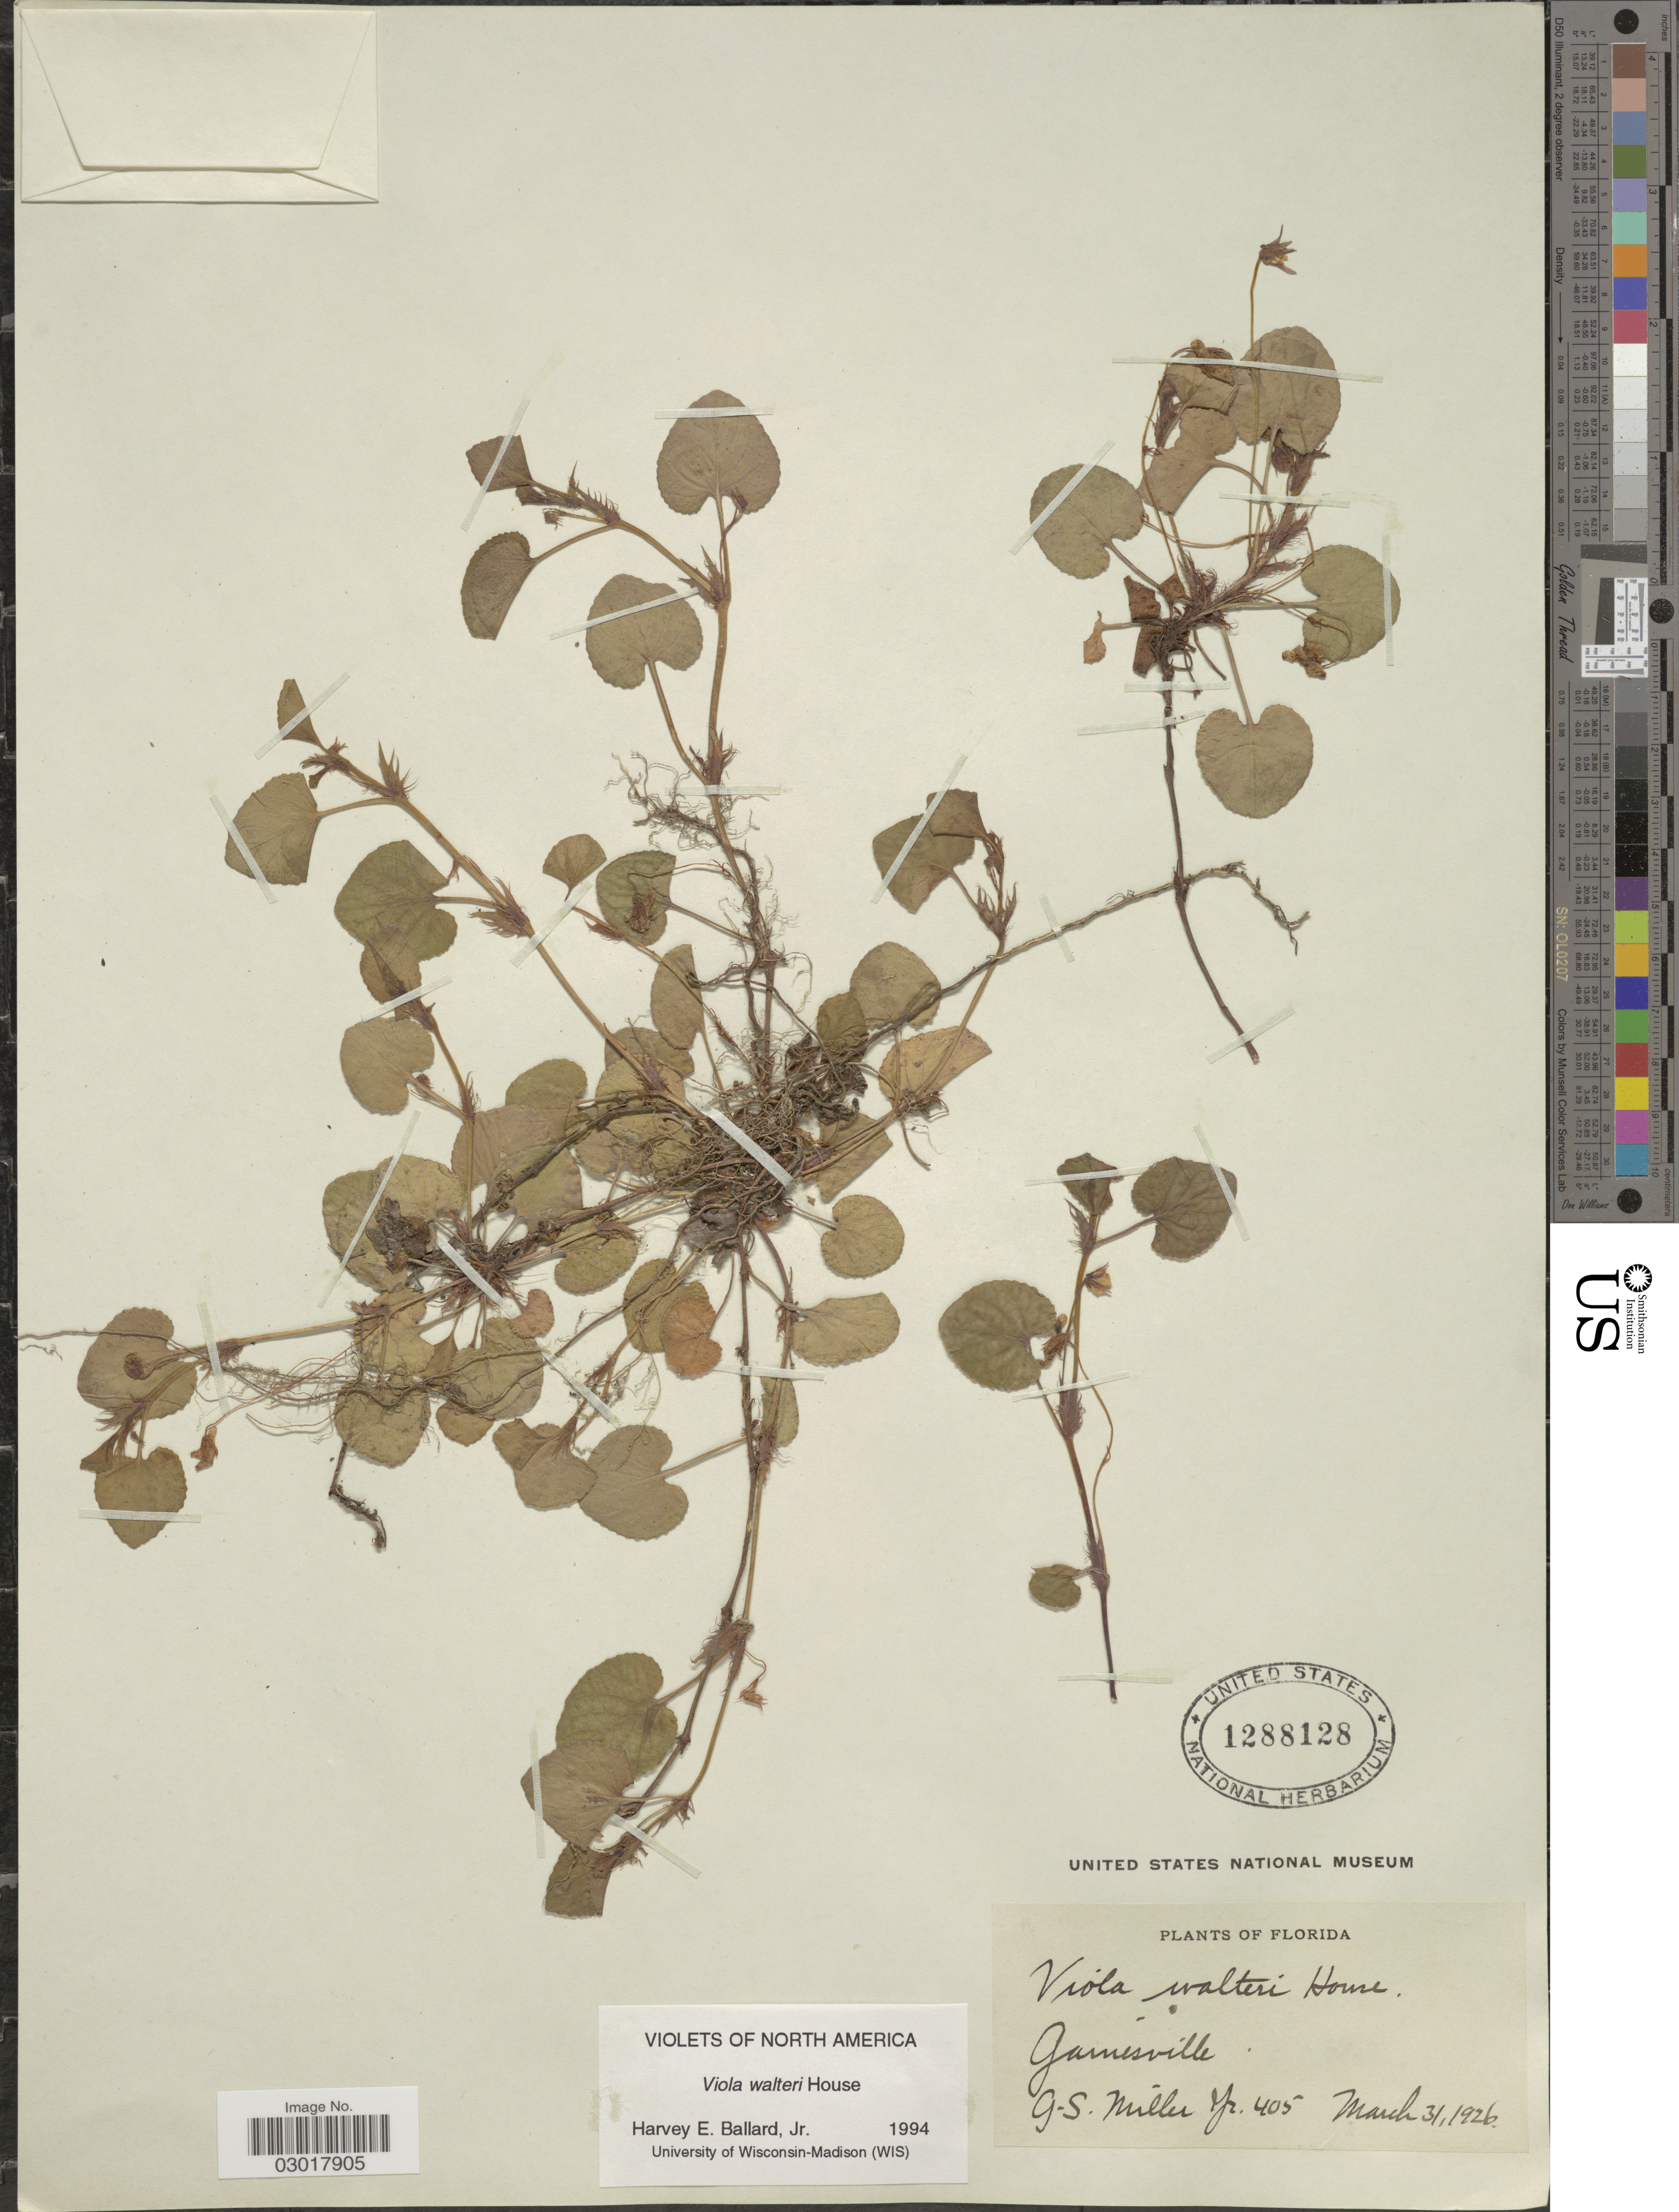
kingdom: Plantae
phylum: Tracheophyta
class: Magnoliopsida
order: Malpighiales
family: Violaceae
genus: Viola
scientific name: Viola walteri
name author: House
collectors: G. S. Miller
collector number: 405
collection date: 1926-03-31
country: United States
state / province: Florida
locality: Gainesville.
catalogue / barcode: US 1288128